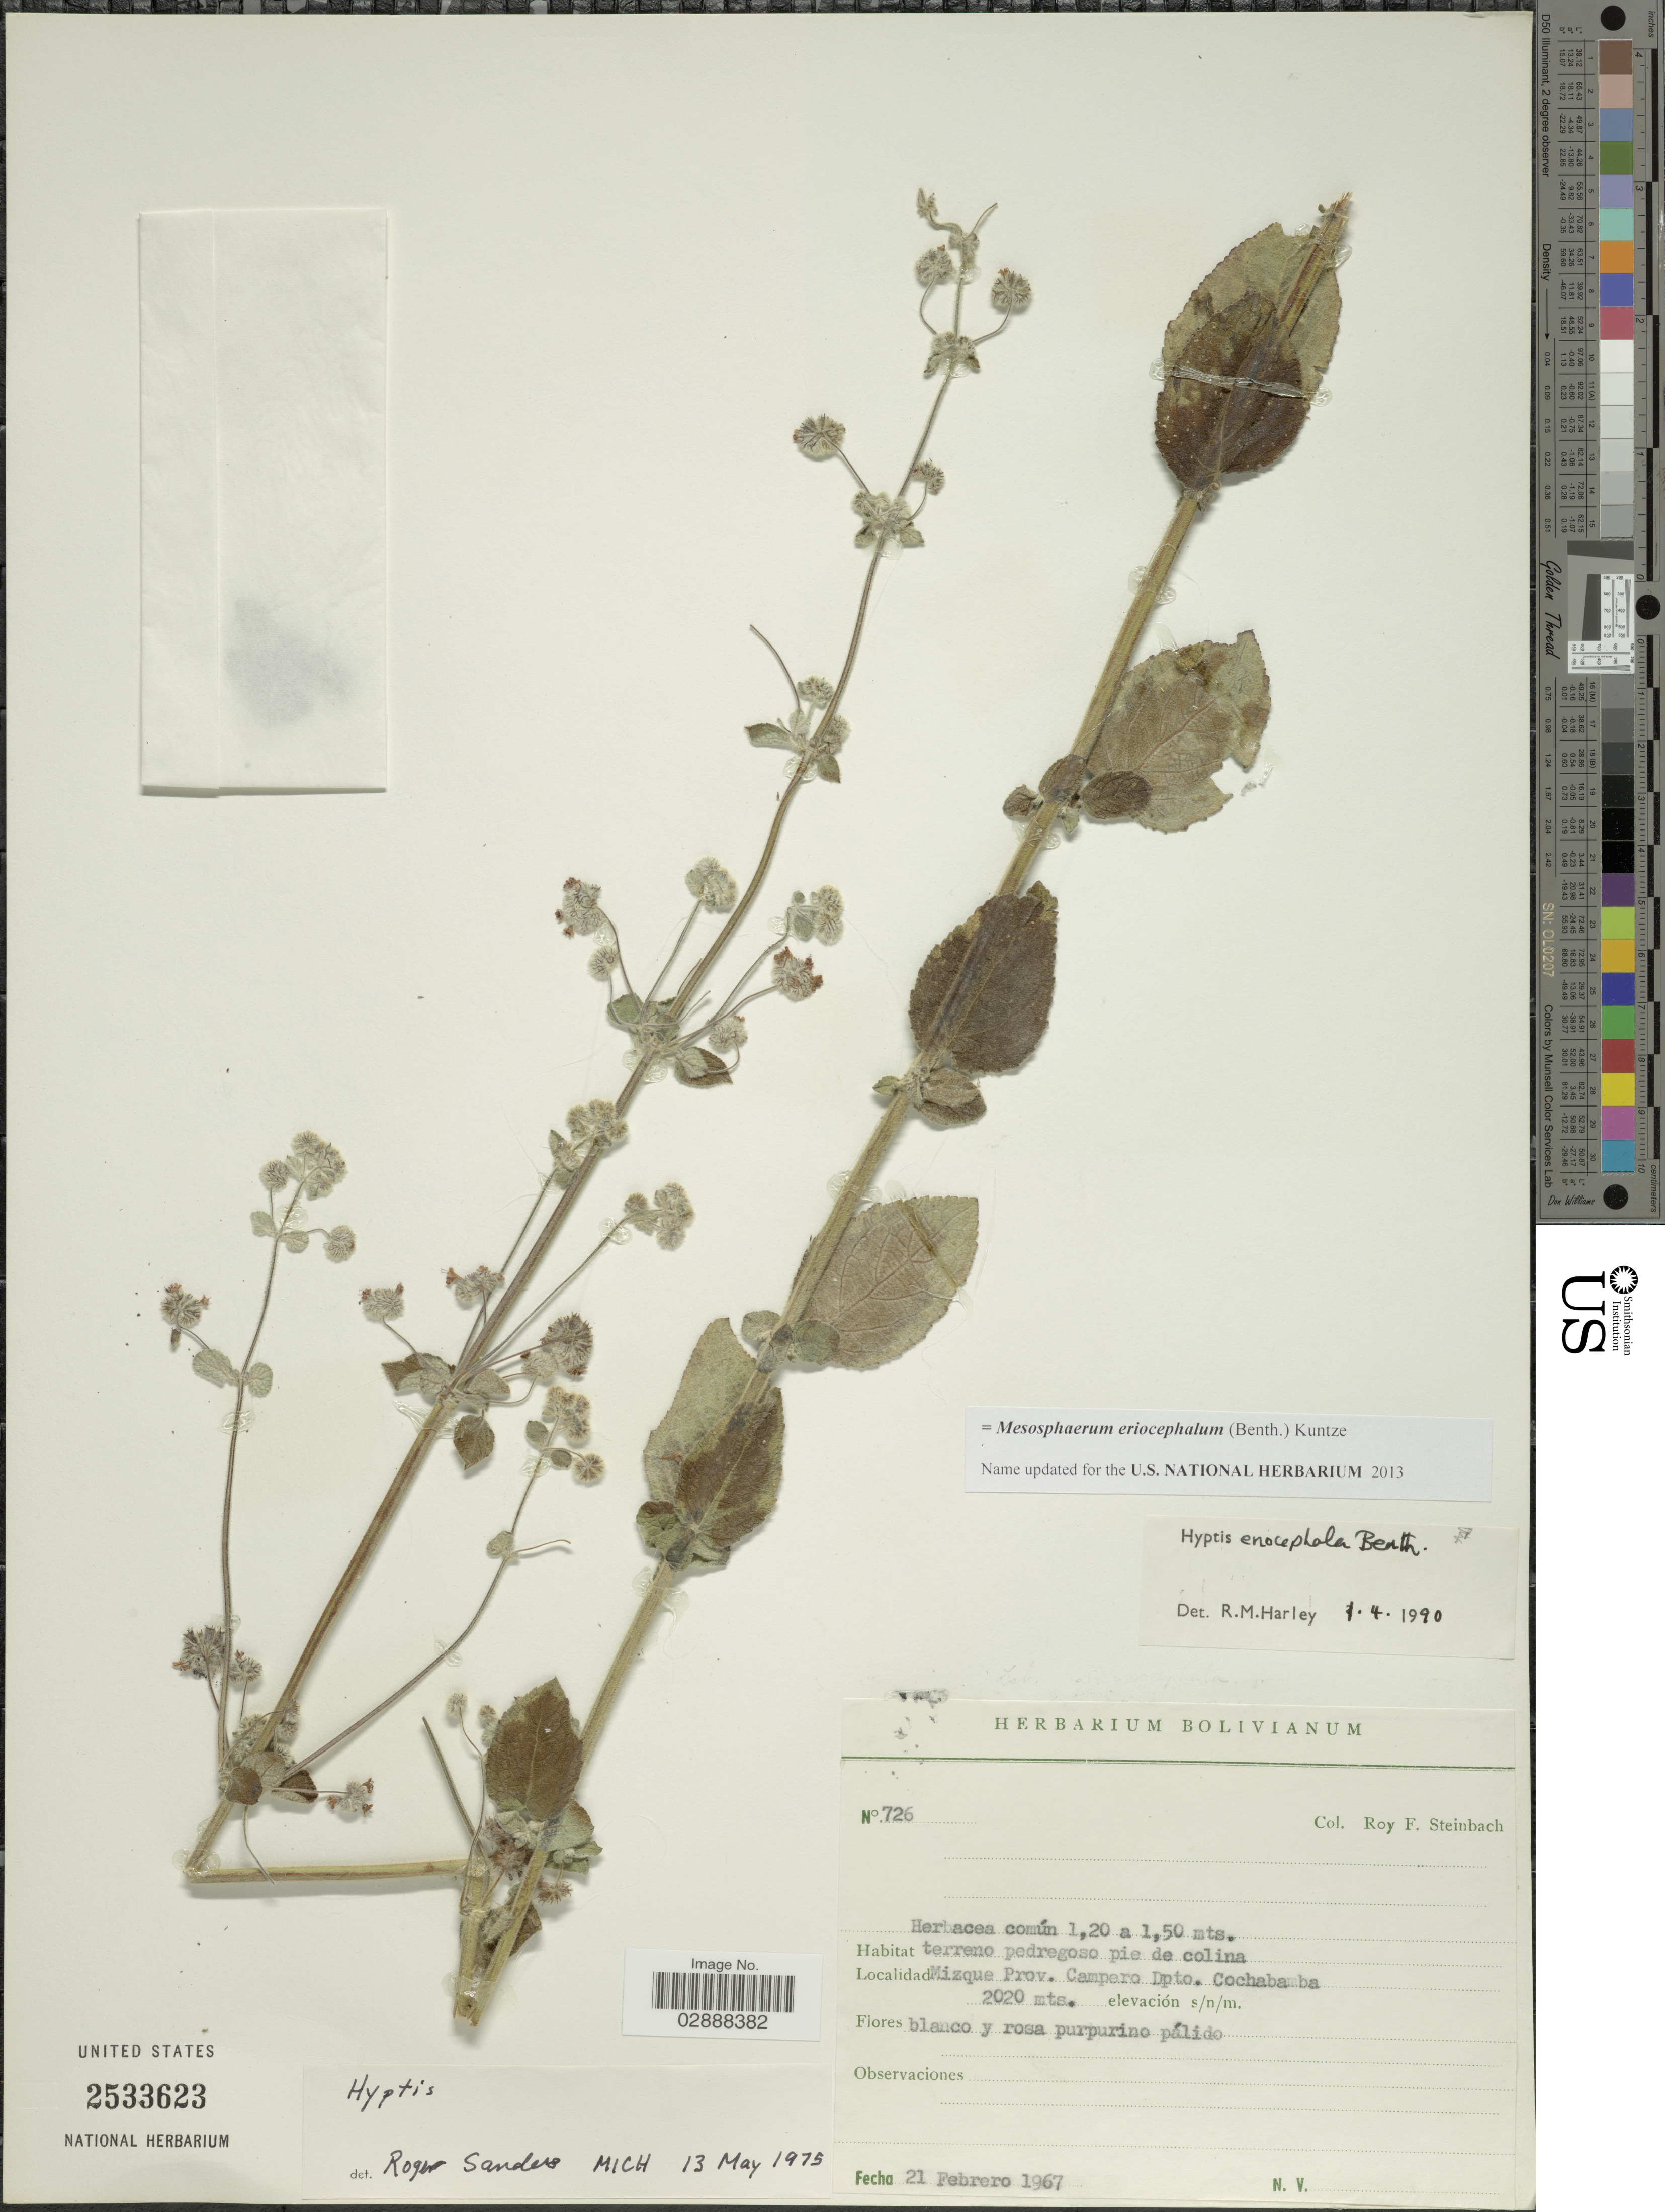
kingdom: Plantae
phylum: Tracheophyta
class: Magnoliopsida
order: Lamiales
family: Lamiaceae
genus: Mesosphaerum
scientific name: Mesosphaerum eriocephalum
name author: (Benth.) Kuntze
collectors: R. F. Steinbach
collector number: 726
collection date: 1967-02-21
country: Bolivia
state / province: Cochabamba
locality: Mizque Prov. Campero Dpto. Cochabamba.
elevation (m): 2020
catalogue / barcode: US 2533623